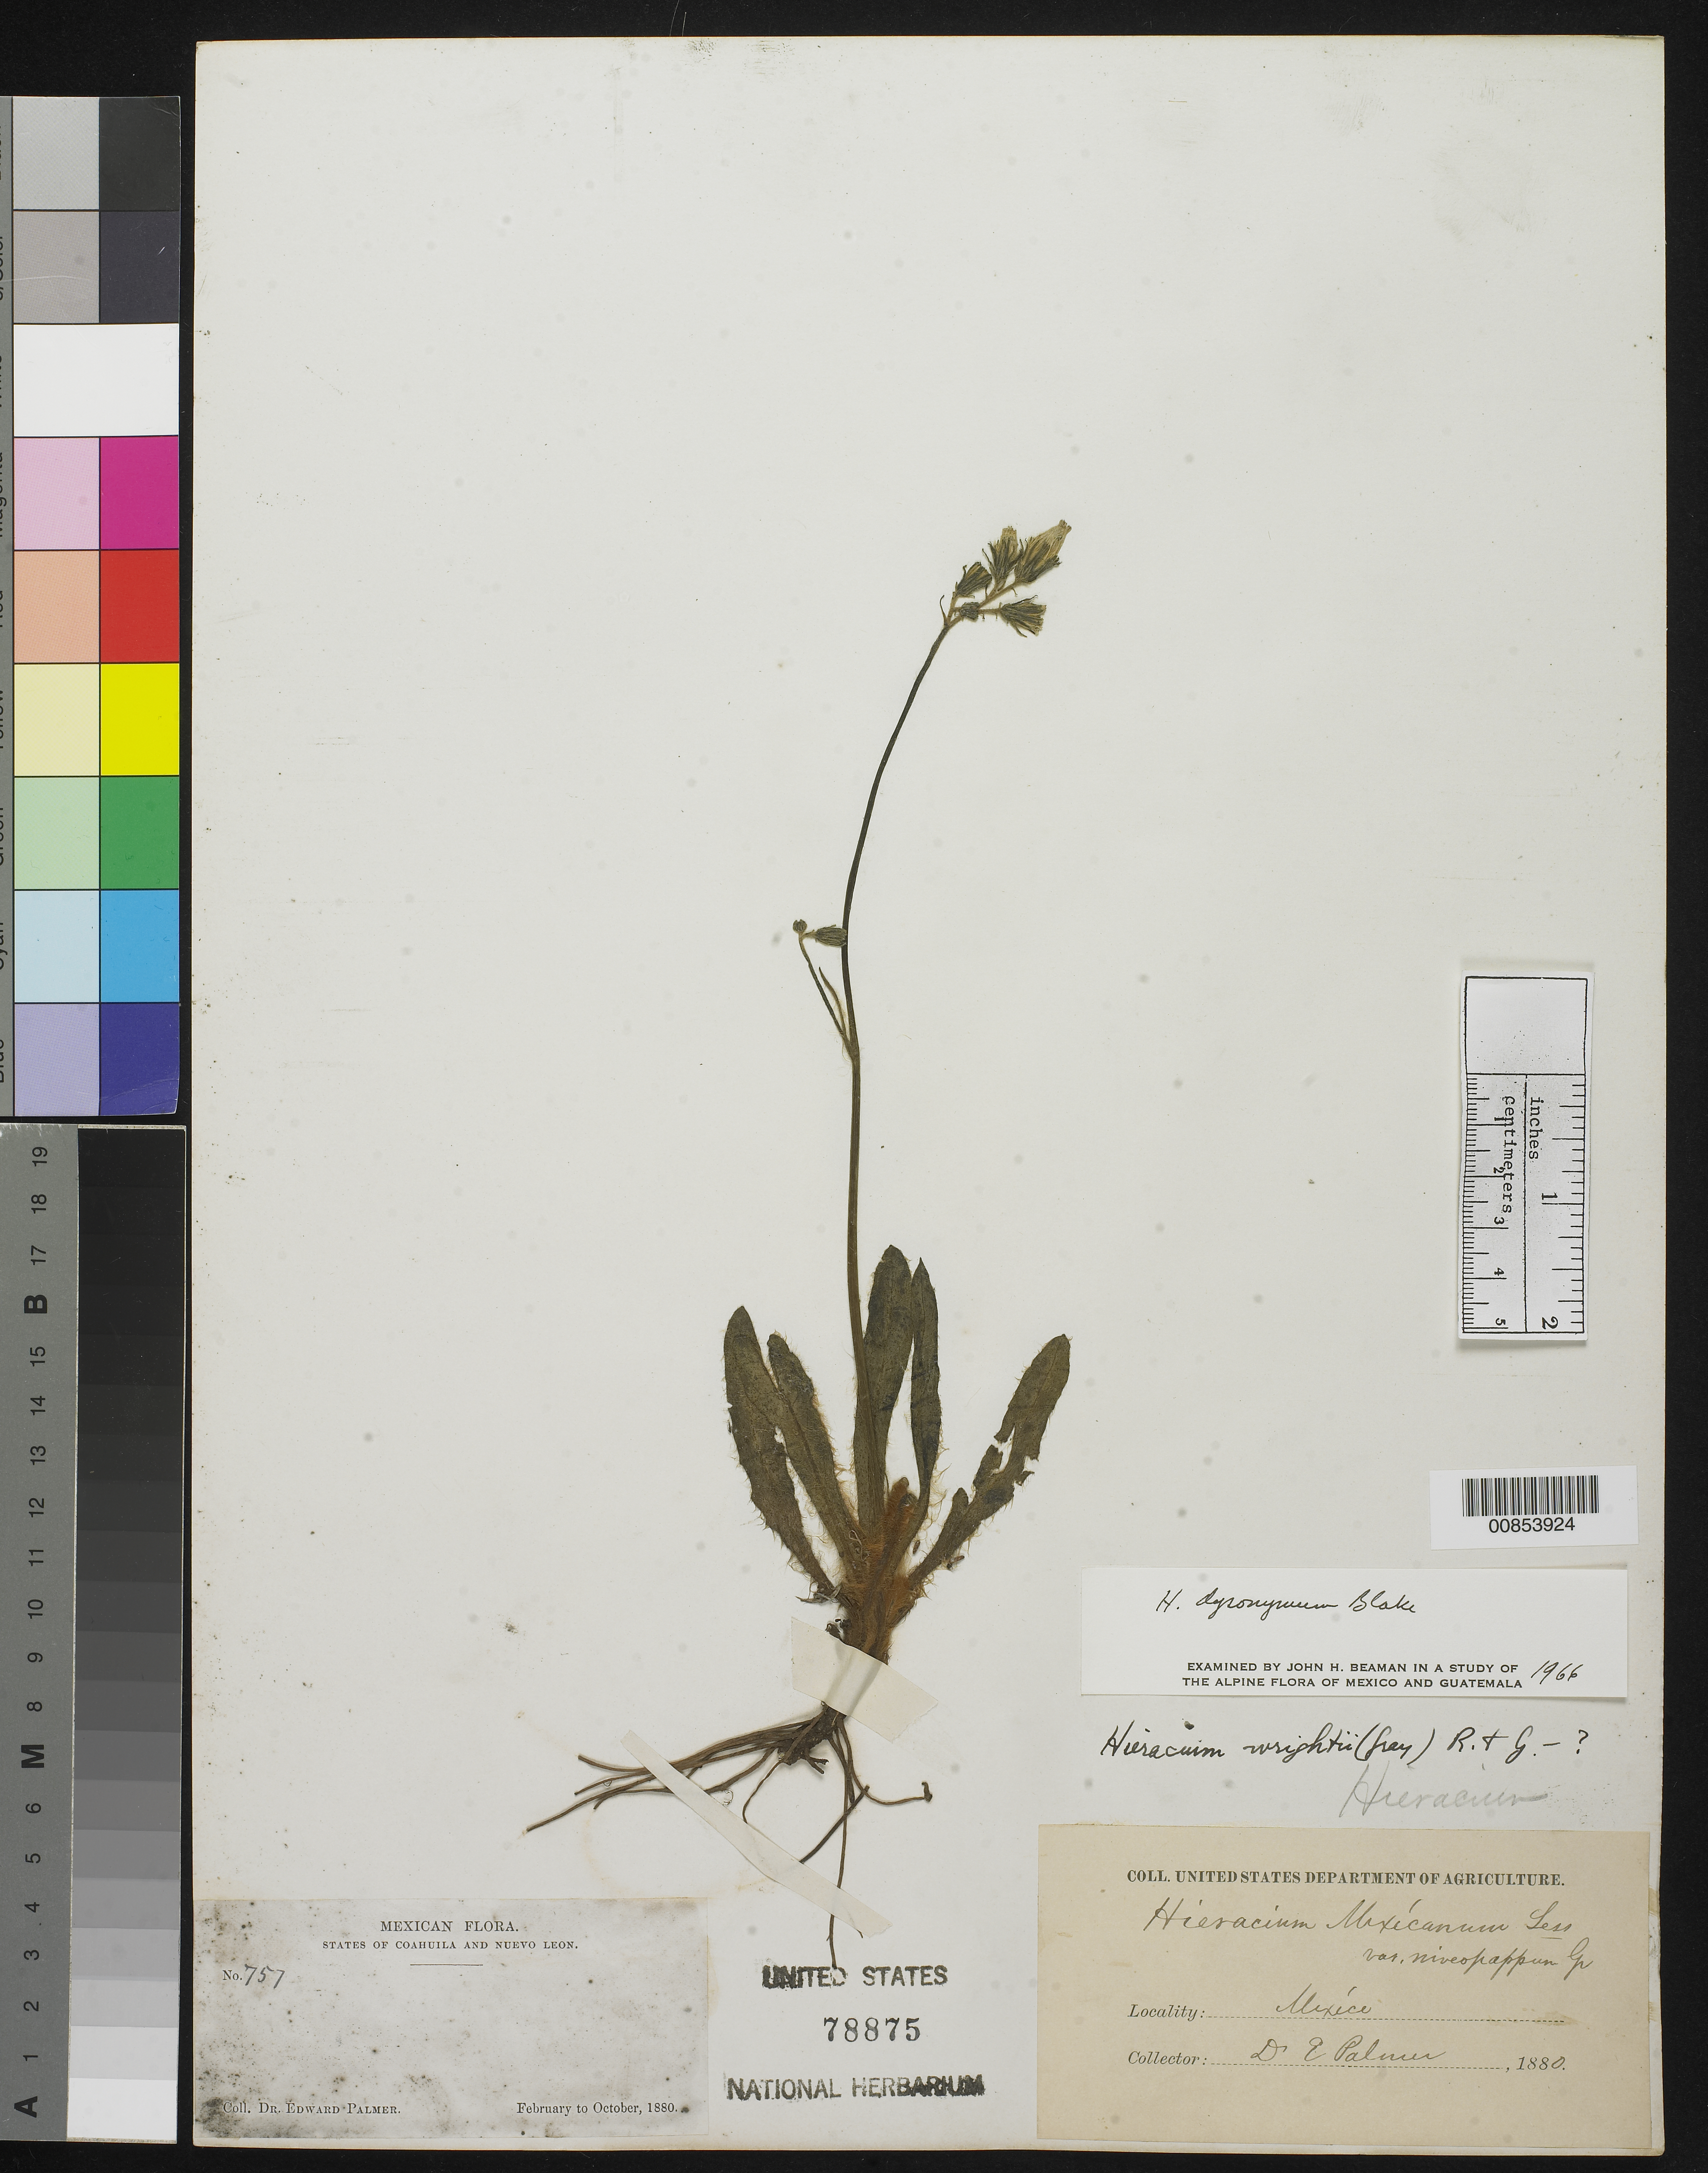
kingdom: Plantae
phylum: Tracheophyta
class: Magnoliopsida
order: Asterales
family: Asteraceae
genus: Hieracium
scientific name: Hieracium dysonymum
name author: S.F. Blake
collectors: E. Palmer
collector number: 757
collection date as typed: Feb 1880 to -- Oct 1880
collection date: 1880-02/1880-10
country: Mexico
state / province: Coahuila / Nuevo León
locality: States of Coahuila and Nuevo León.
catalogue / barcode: US 78875